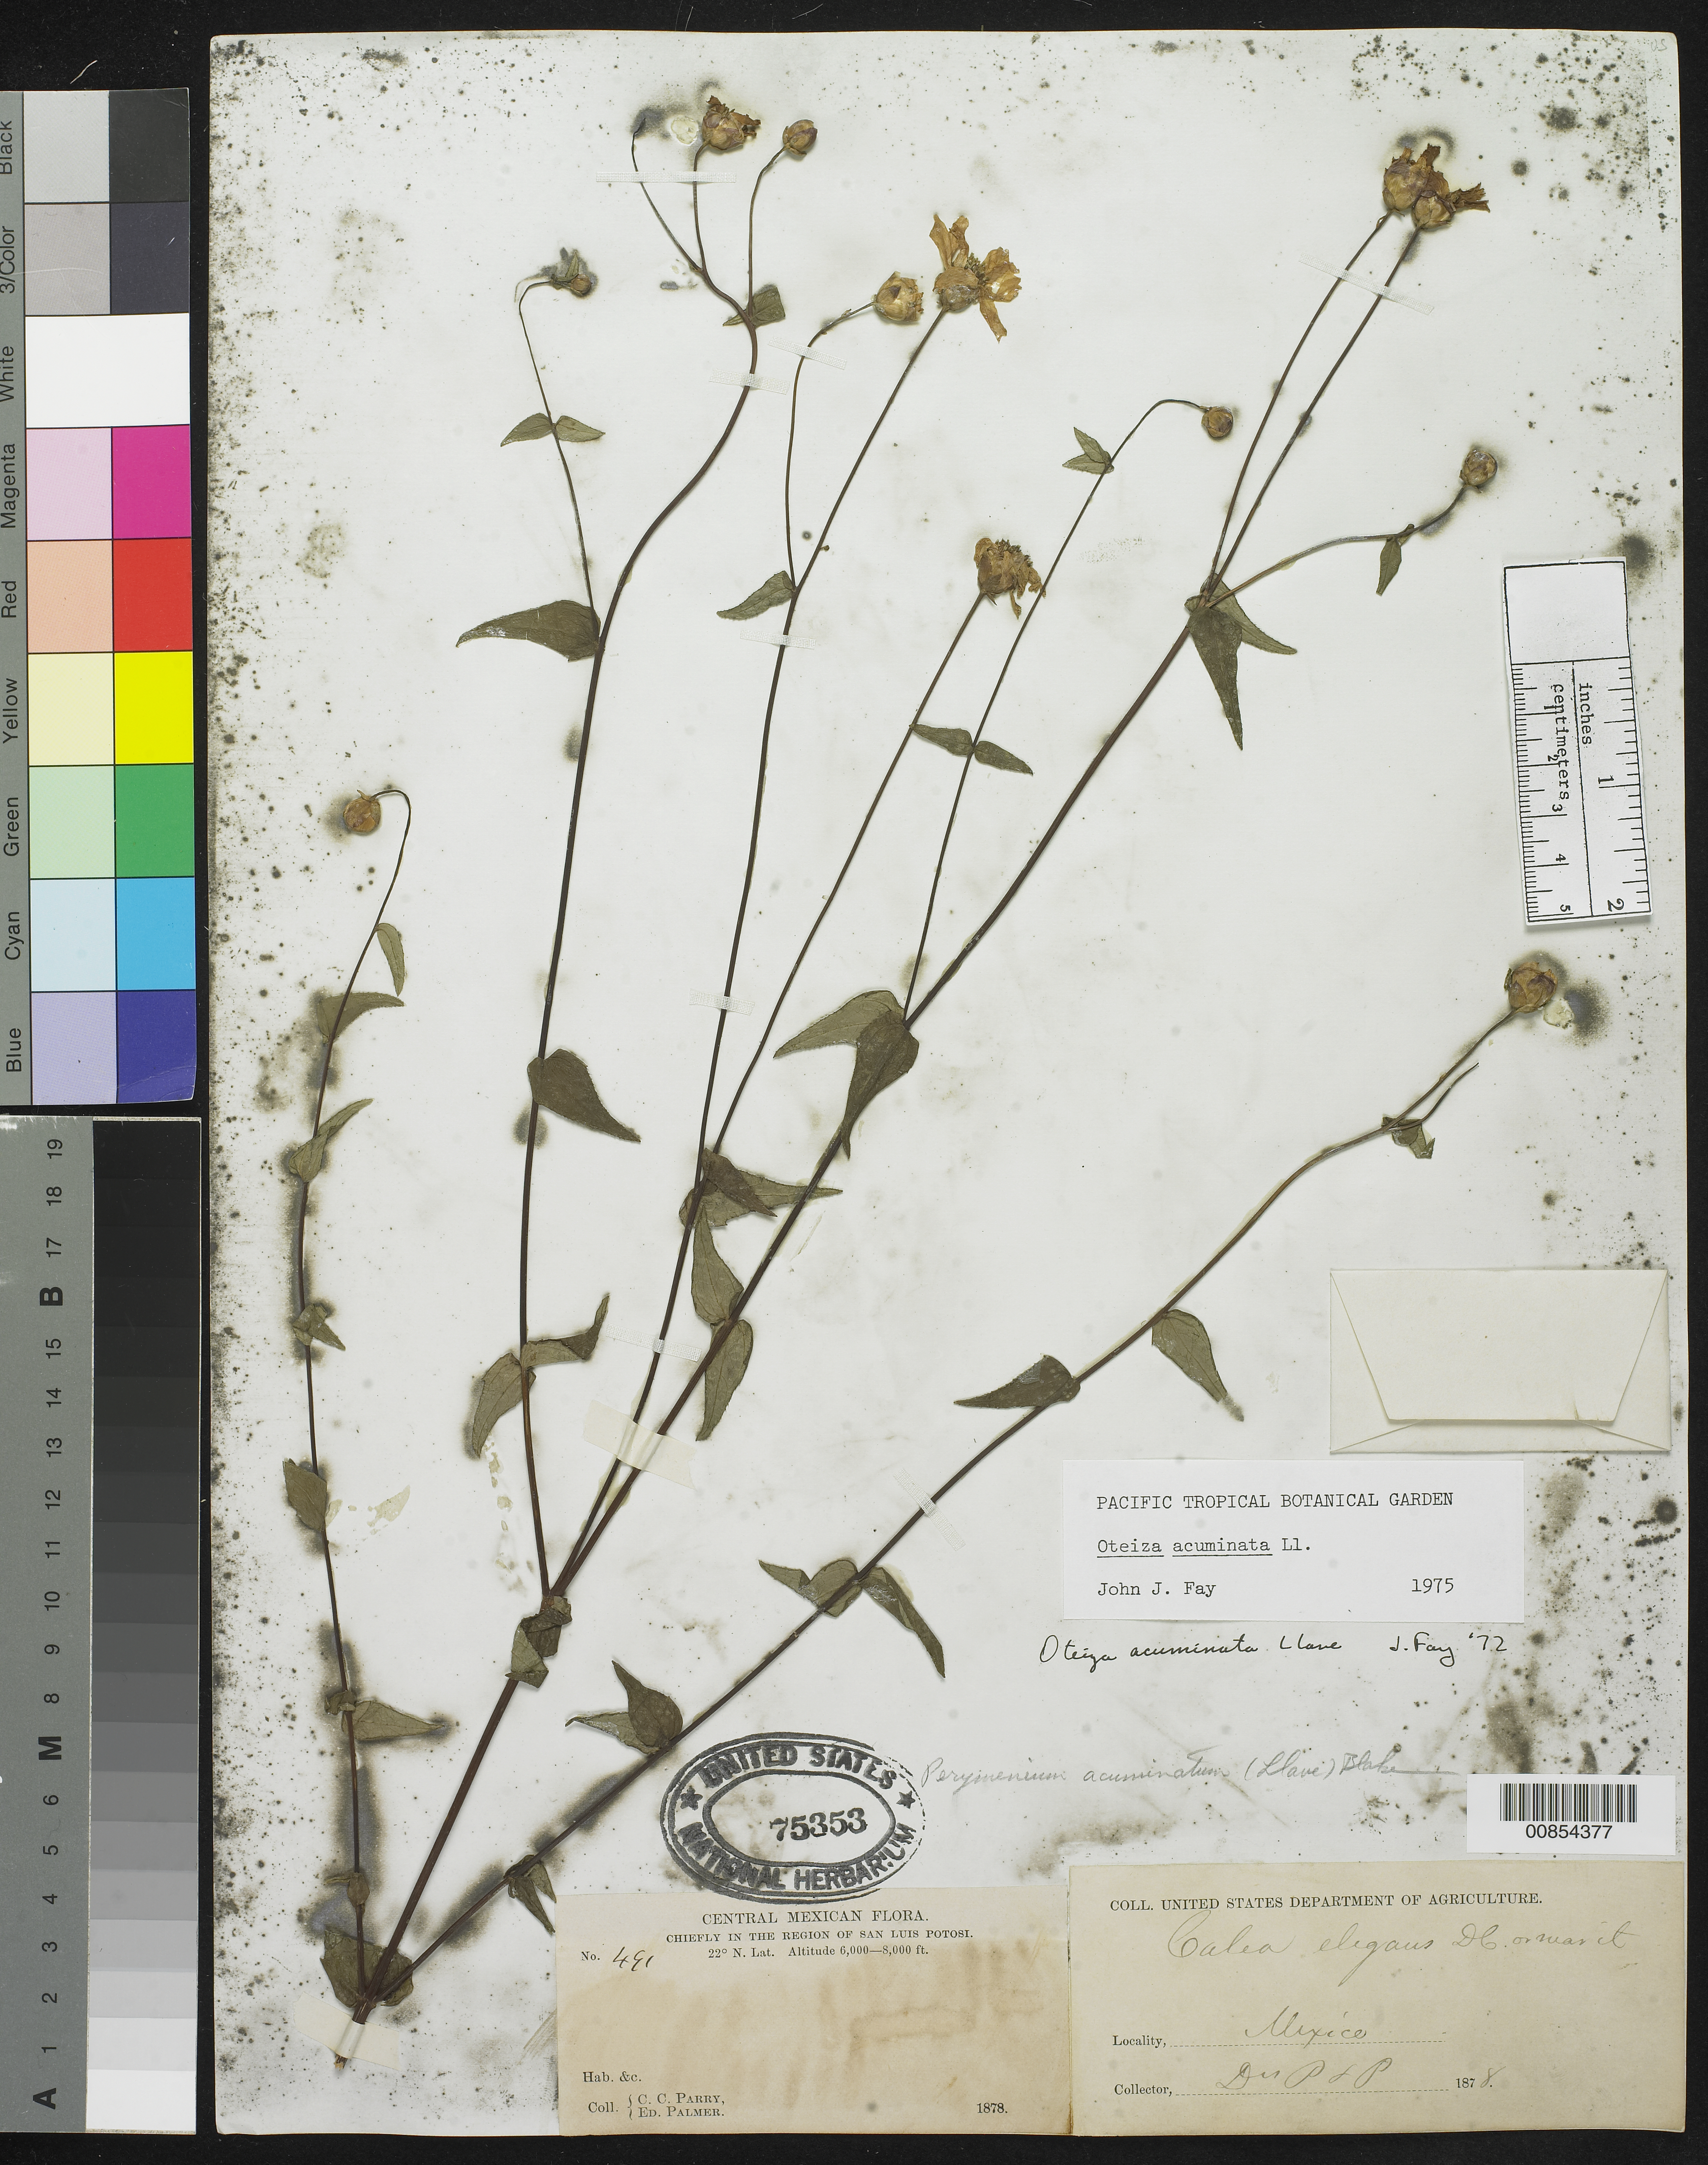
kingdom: Plantae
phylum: Tracheophyta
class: Magnoliopsida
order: Asterales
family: Asteraceae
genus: Oteiza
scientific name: Oteiza acuminata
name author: La Llave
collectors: C. C. Parry & E. Palmer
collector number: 491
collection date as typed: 1878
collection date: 1878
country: Mexico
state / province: San Luis Potosí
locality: Chiefly in the region of San Luis Potosí.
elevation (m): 1829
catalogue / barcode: US 75353